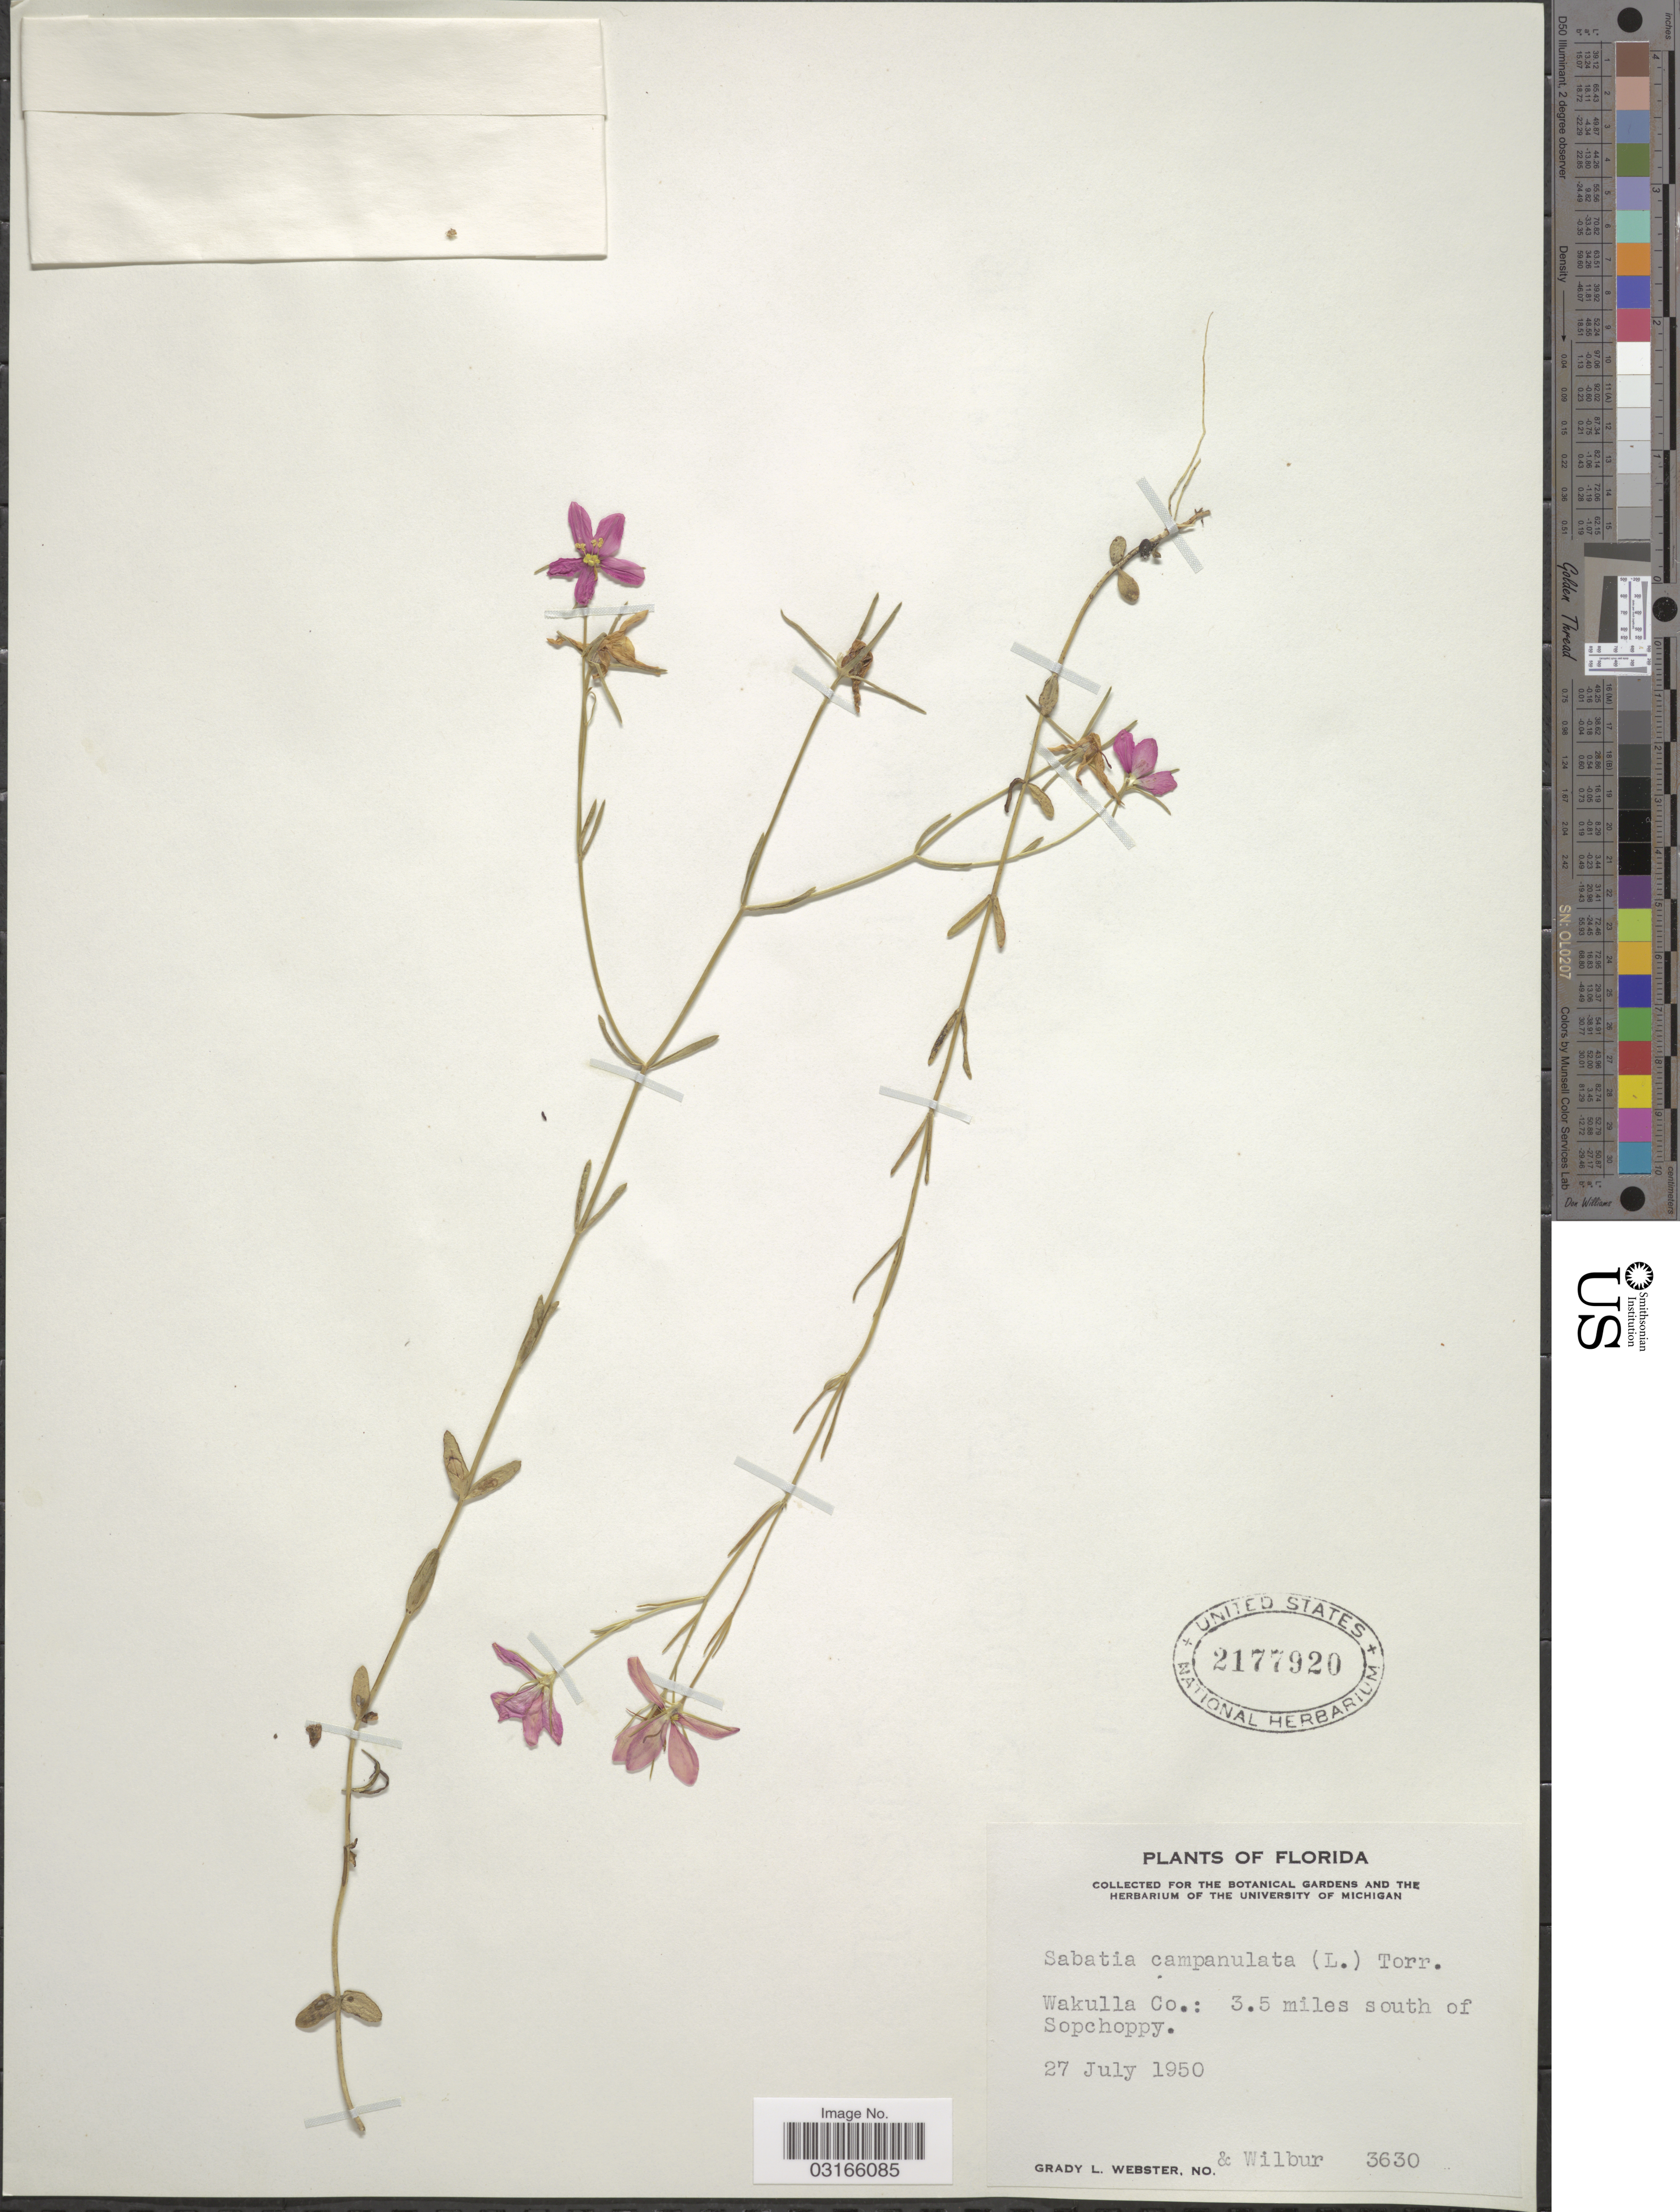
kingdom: Plantae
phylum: Tracheophyta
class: Magnoliopsida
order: Gentianales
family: Gentianaceae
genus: Sabatia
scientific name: Sabatia campanulata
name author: (L.) Torr.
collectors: G. L. Webster & Wilbur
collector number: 3630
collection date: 1950-07-27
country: United States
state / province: Florida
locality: Wakulla Co.: 3.5 miles south of Sopchoppy.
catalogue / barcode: US 2177920